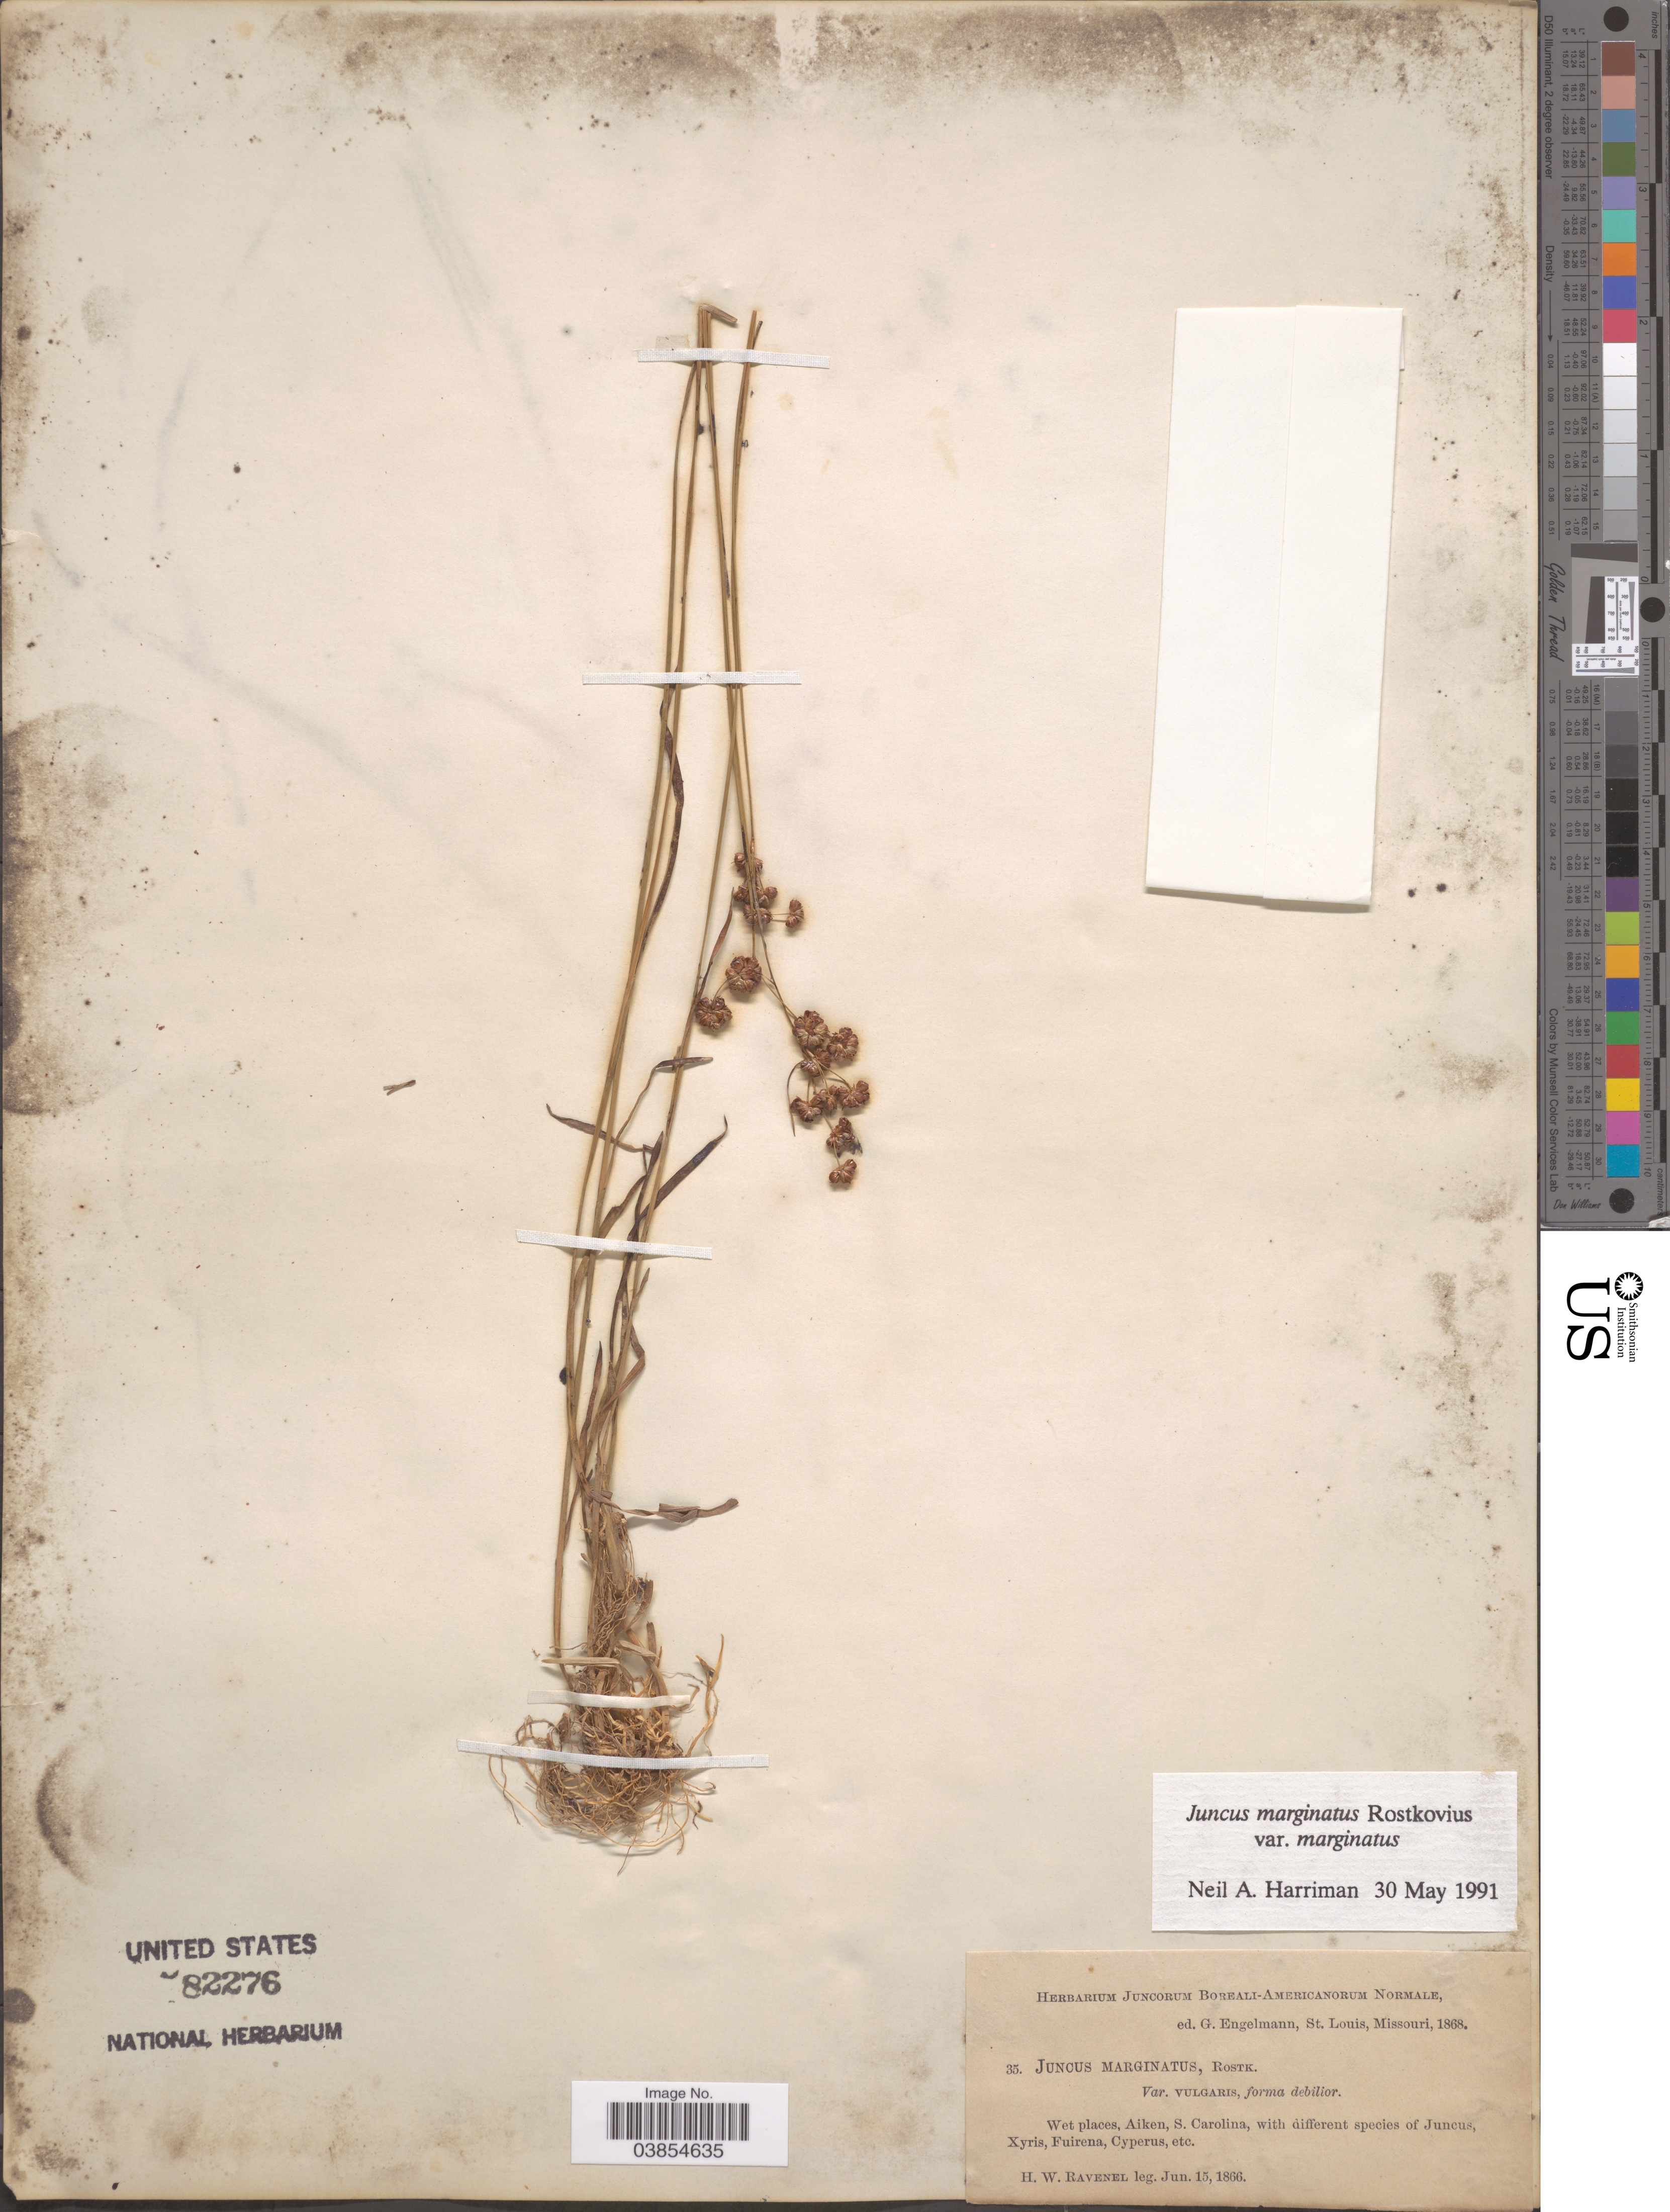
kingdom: Plantae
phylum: Tracheophyta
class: Liliopsida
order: Poales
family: Juncaceae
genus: Juncus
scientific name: Juncus marginatus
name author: Rostk.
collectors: H. Ravenel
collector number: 35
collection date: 1866-06-15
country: United States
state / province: South Carolina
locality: Wet places, Aiken, S. Carolina.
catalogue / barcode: US 82276